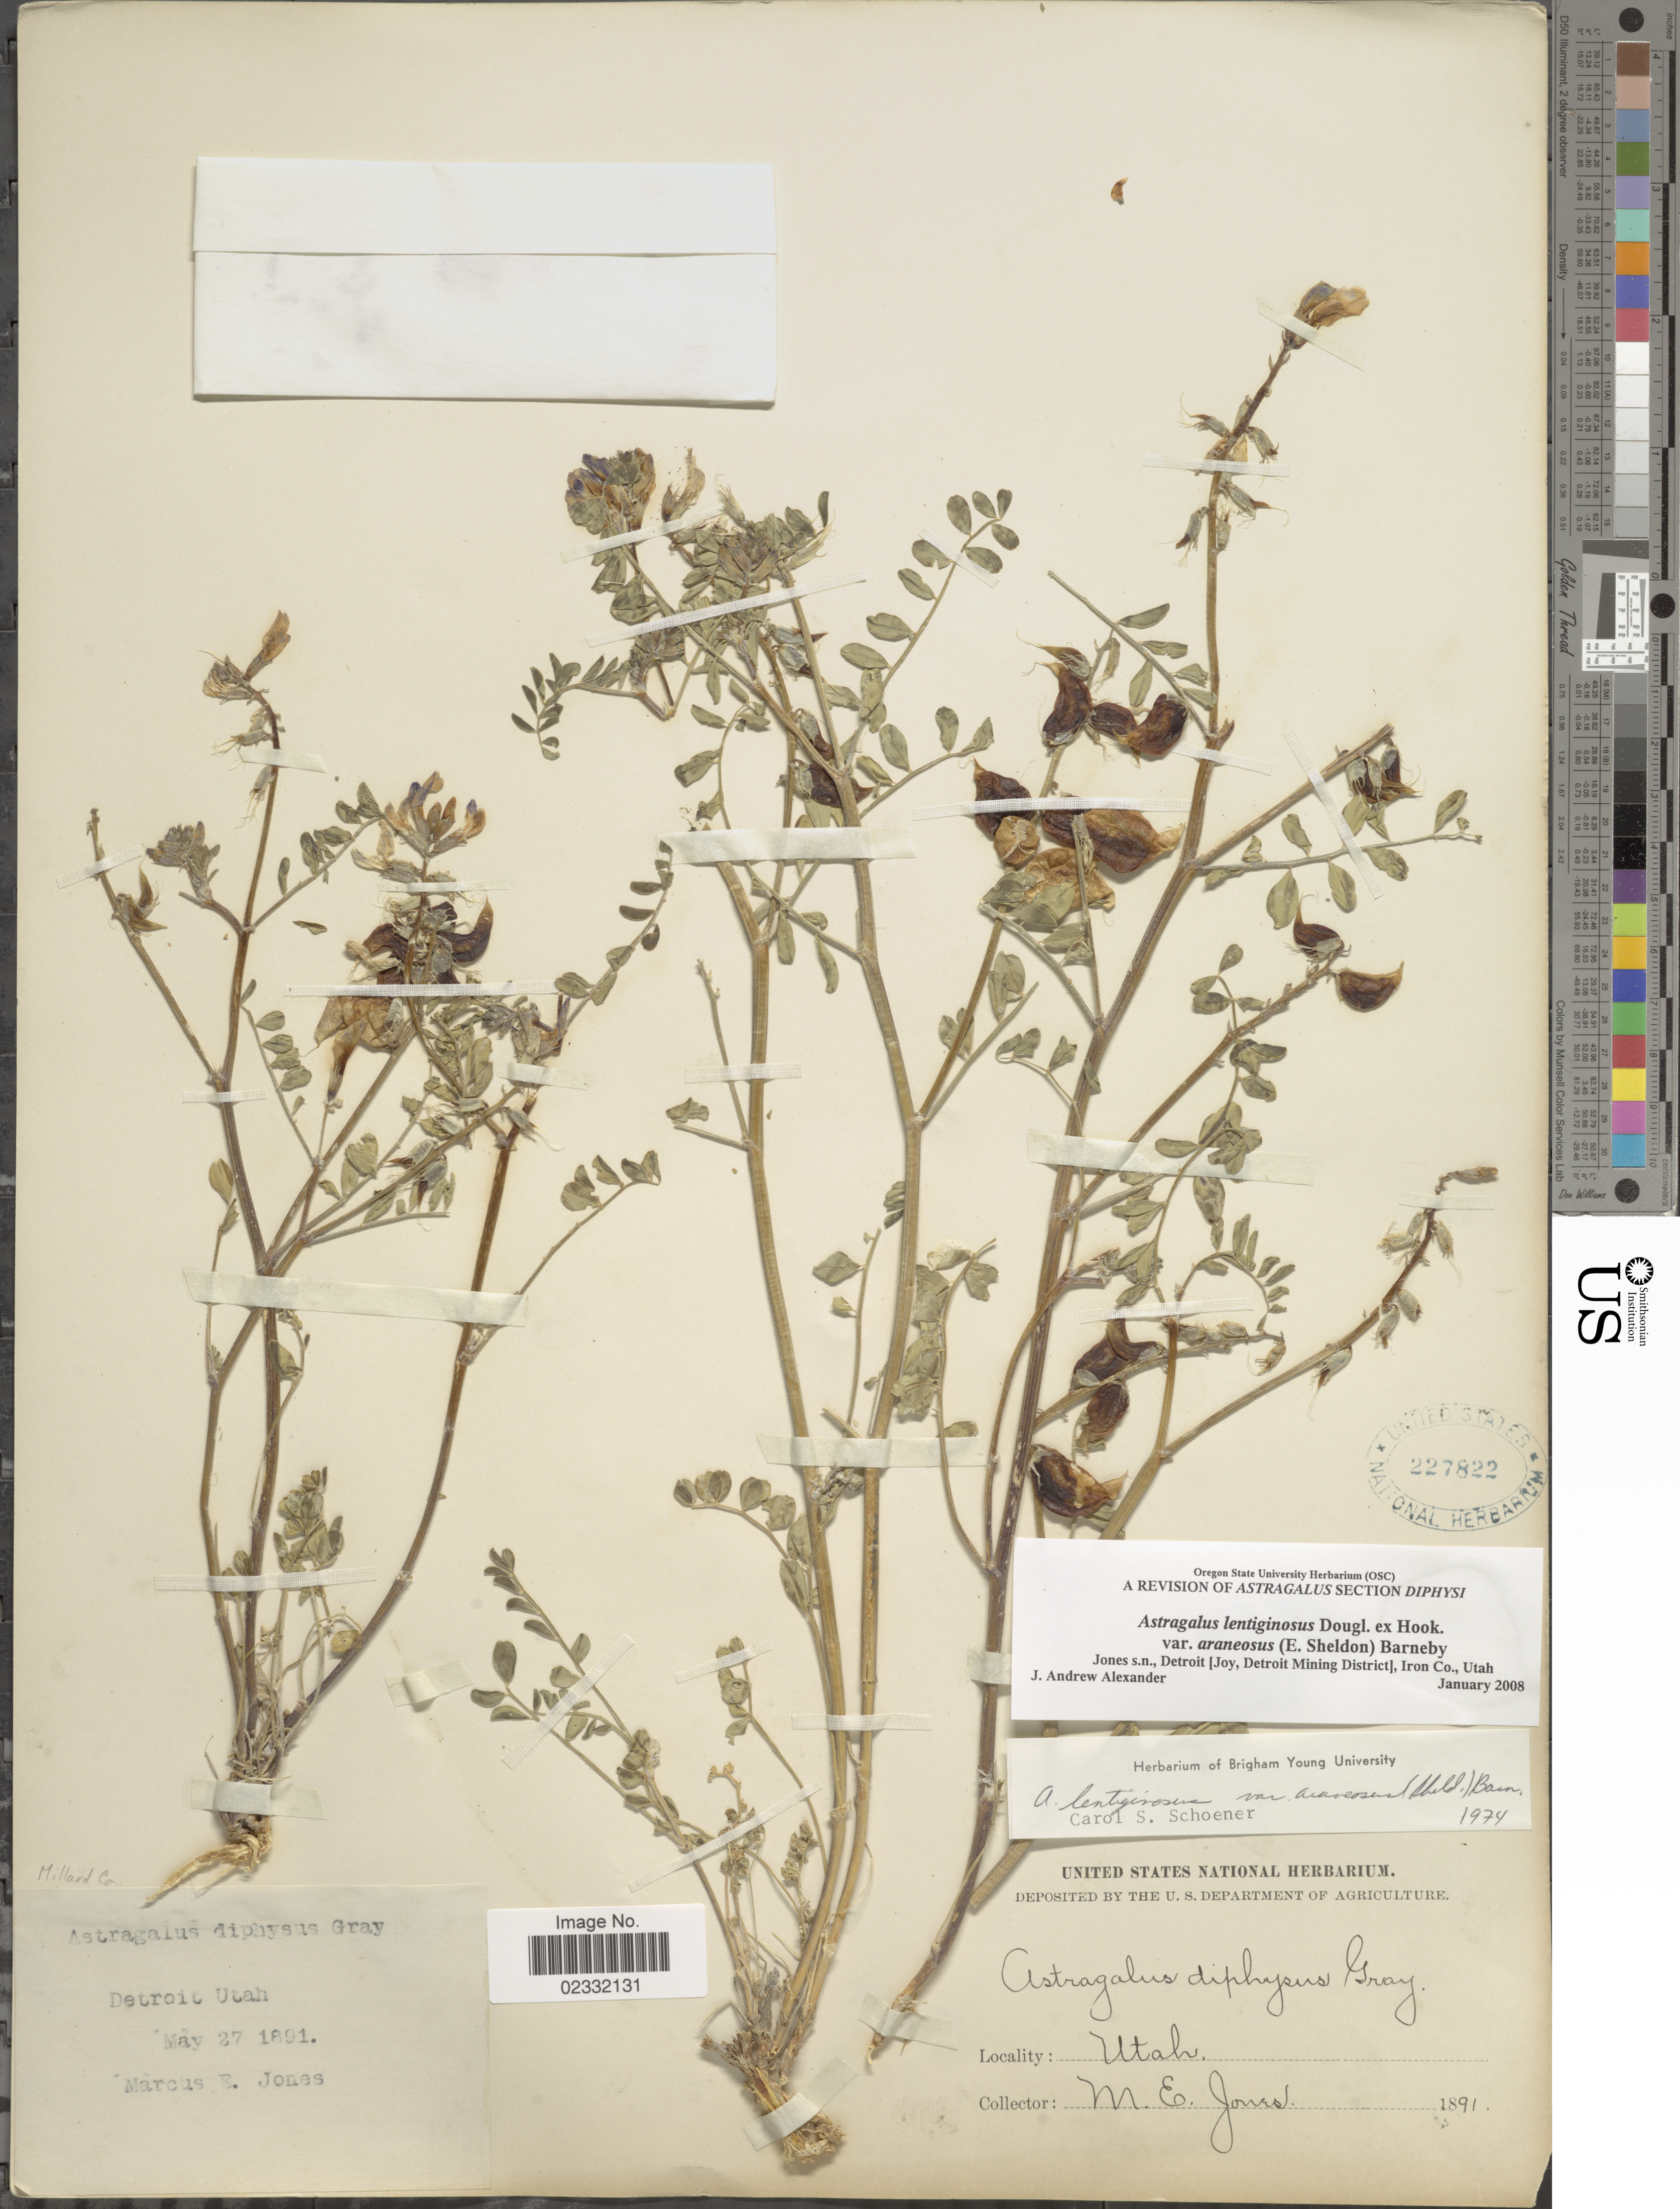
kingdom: Plantae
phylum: Tracheophyta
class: Magnoliopsida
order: Fabales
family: Fabaceae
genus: Astragalus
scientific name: Astragalus lentiginosus var. araneosus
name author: (E. Sheld.) Barneby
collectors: M. E. Jones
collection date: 1891-05-27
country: United States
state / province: Utah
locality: Detroit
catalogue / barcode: US 227822